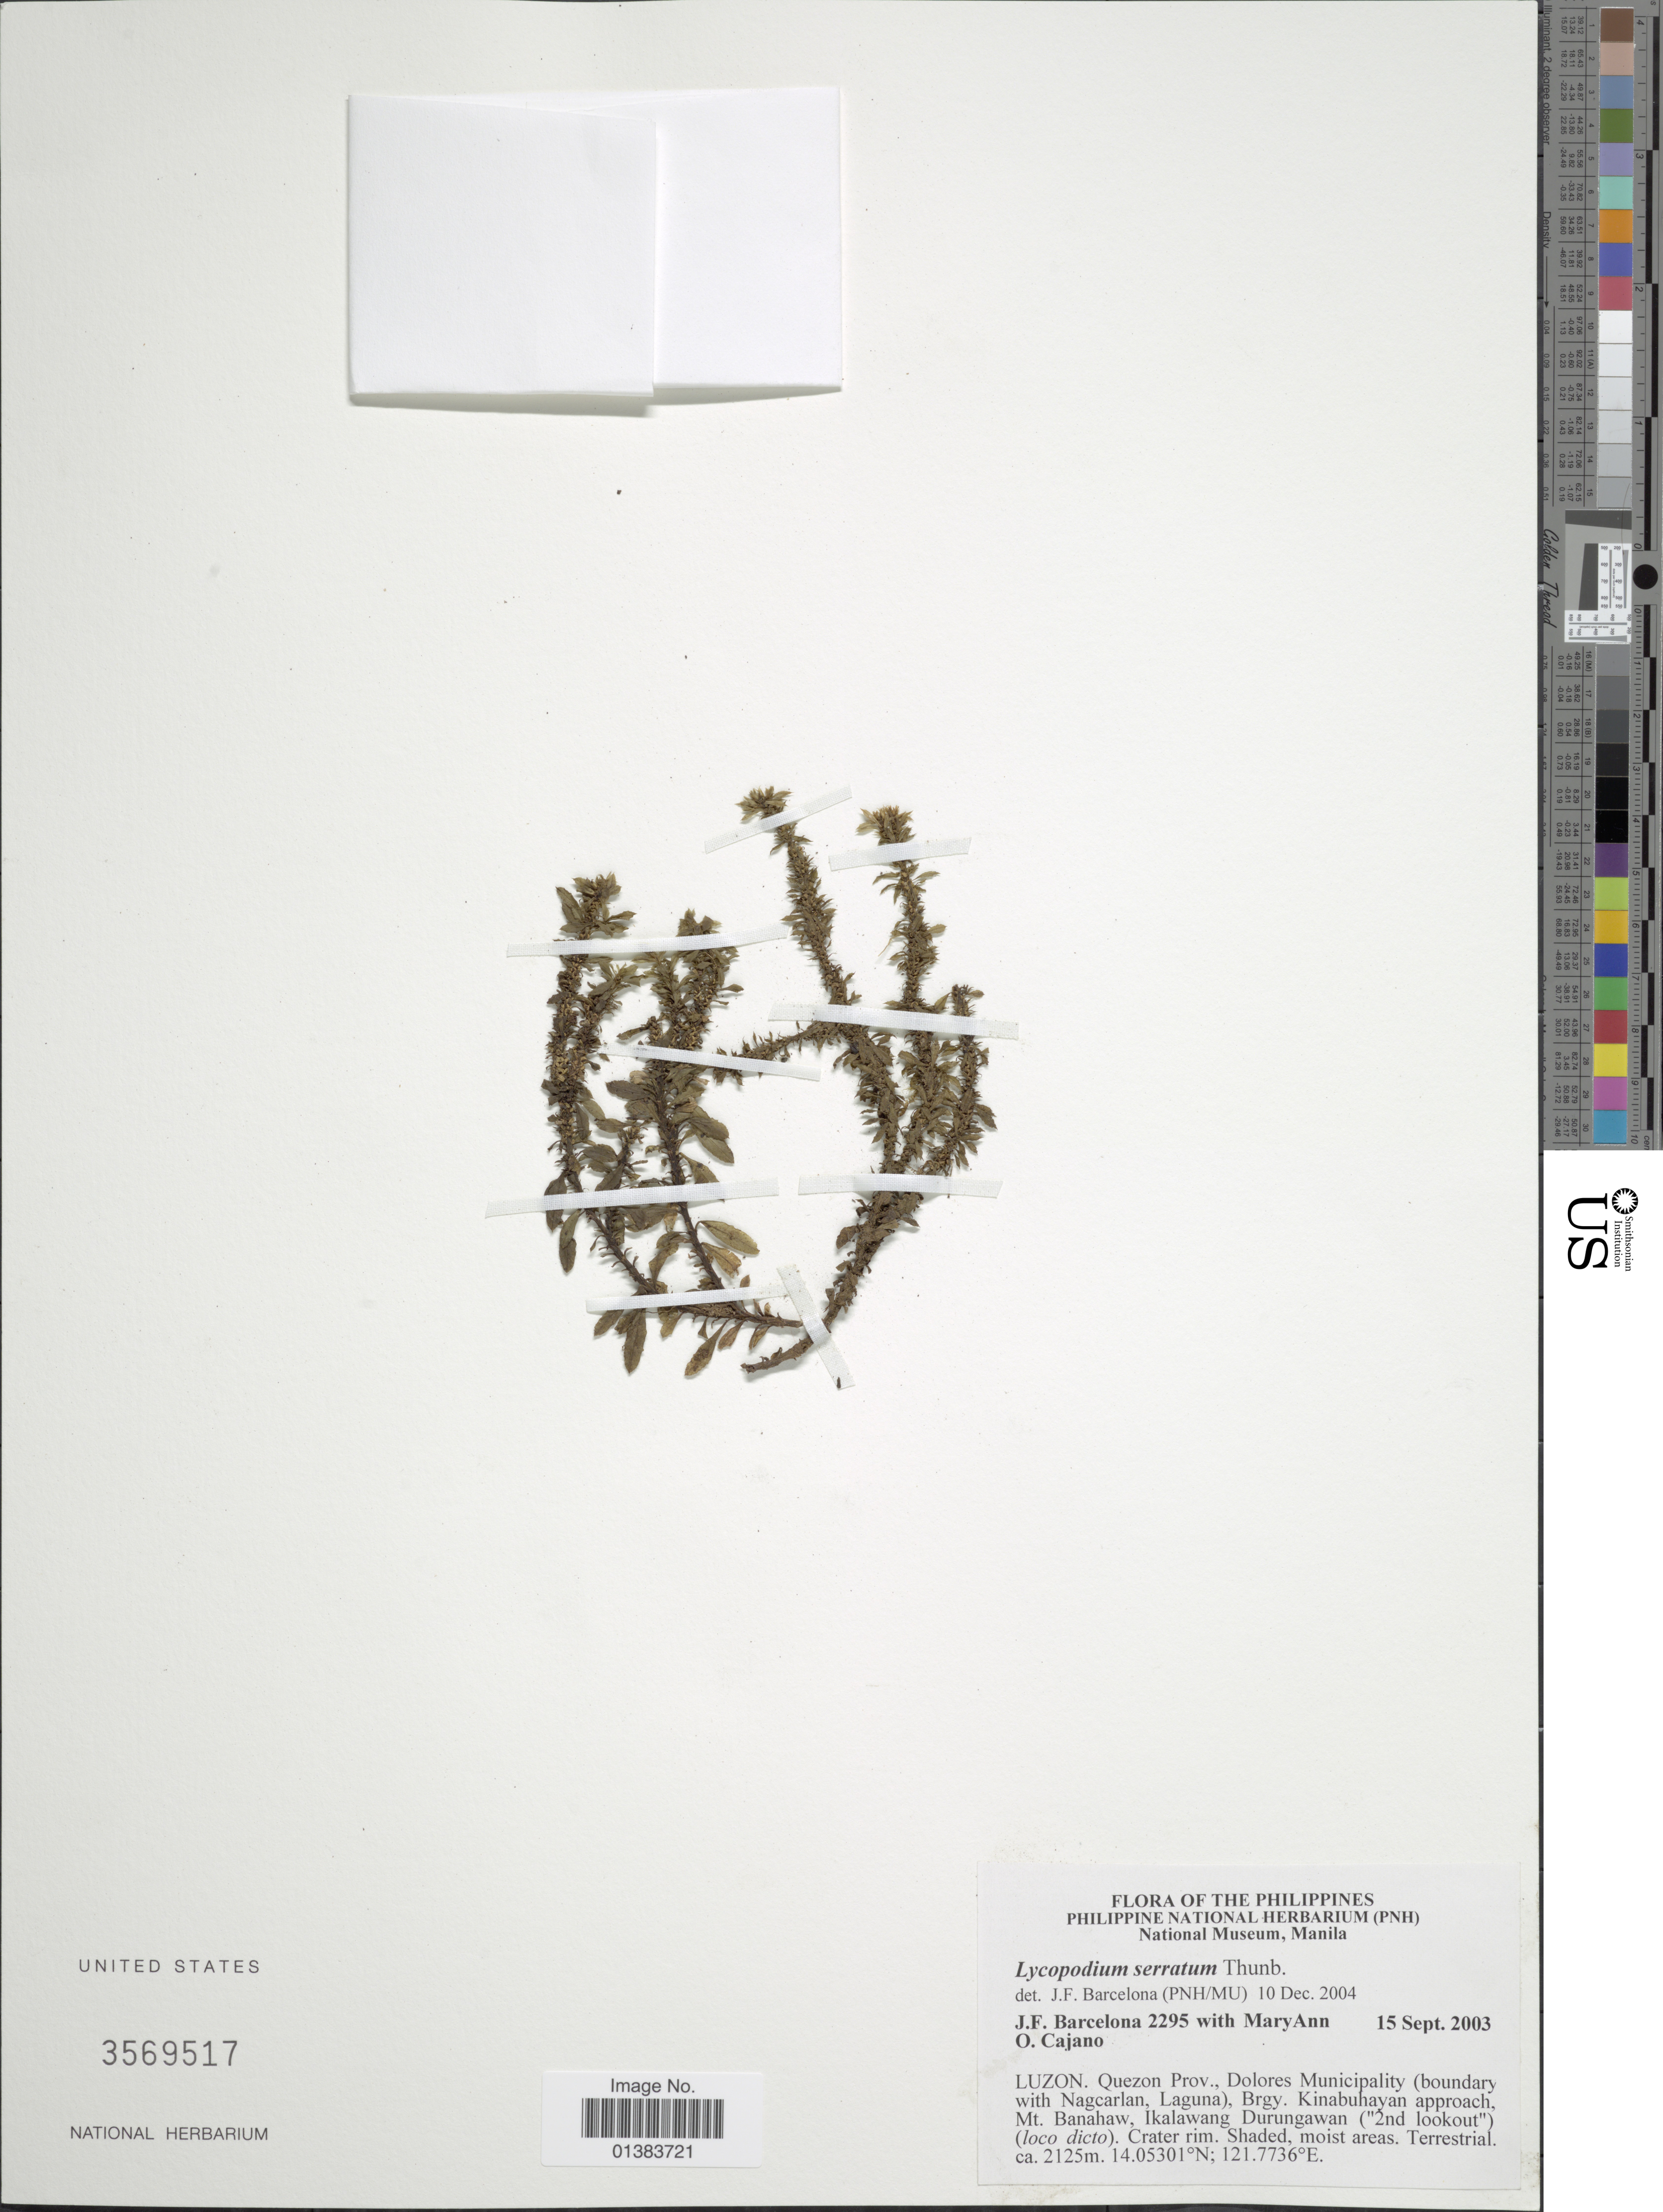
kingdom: Plantae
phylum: Tracheophyta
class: Lycopodiopsida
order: Lycopodiales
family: Lycopodiaceae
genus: Huperzia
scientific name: Huperzia serrata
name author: (Thunb.) Trevis.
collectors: J. F. Barcelona & M. Cajano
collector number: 2295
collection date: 2003-09-15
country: Philippines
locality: Luzon. Quezon Prov., Dolores Municipality (boundary with Nagcarlan, Laguna), Brgy. Kinabuhayan approach, Mt. Banahaw, Ikalawang Durungawan ("2nd lookout") (loco dicto)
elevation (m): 2125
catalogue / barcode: US 3569517